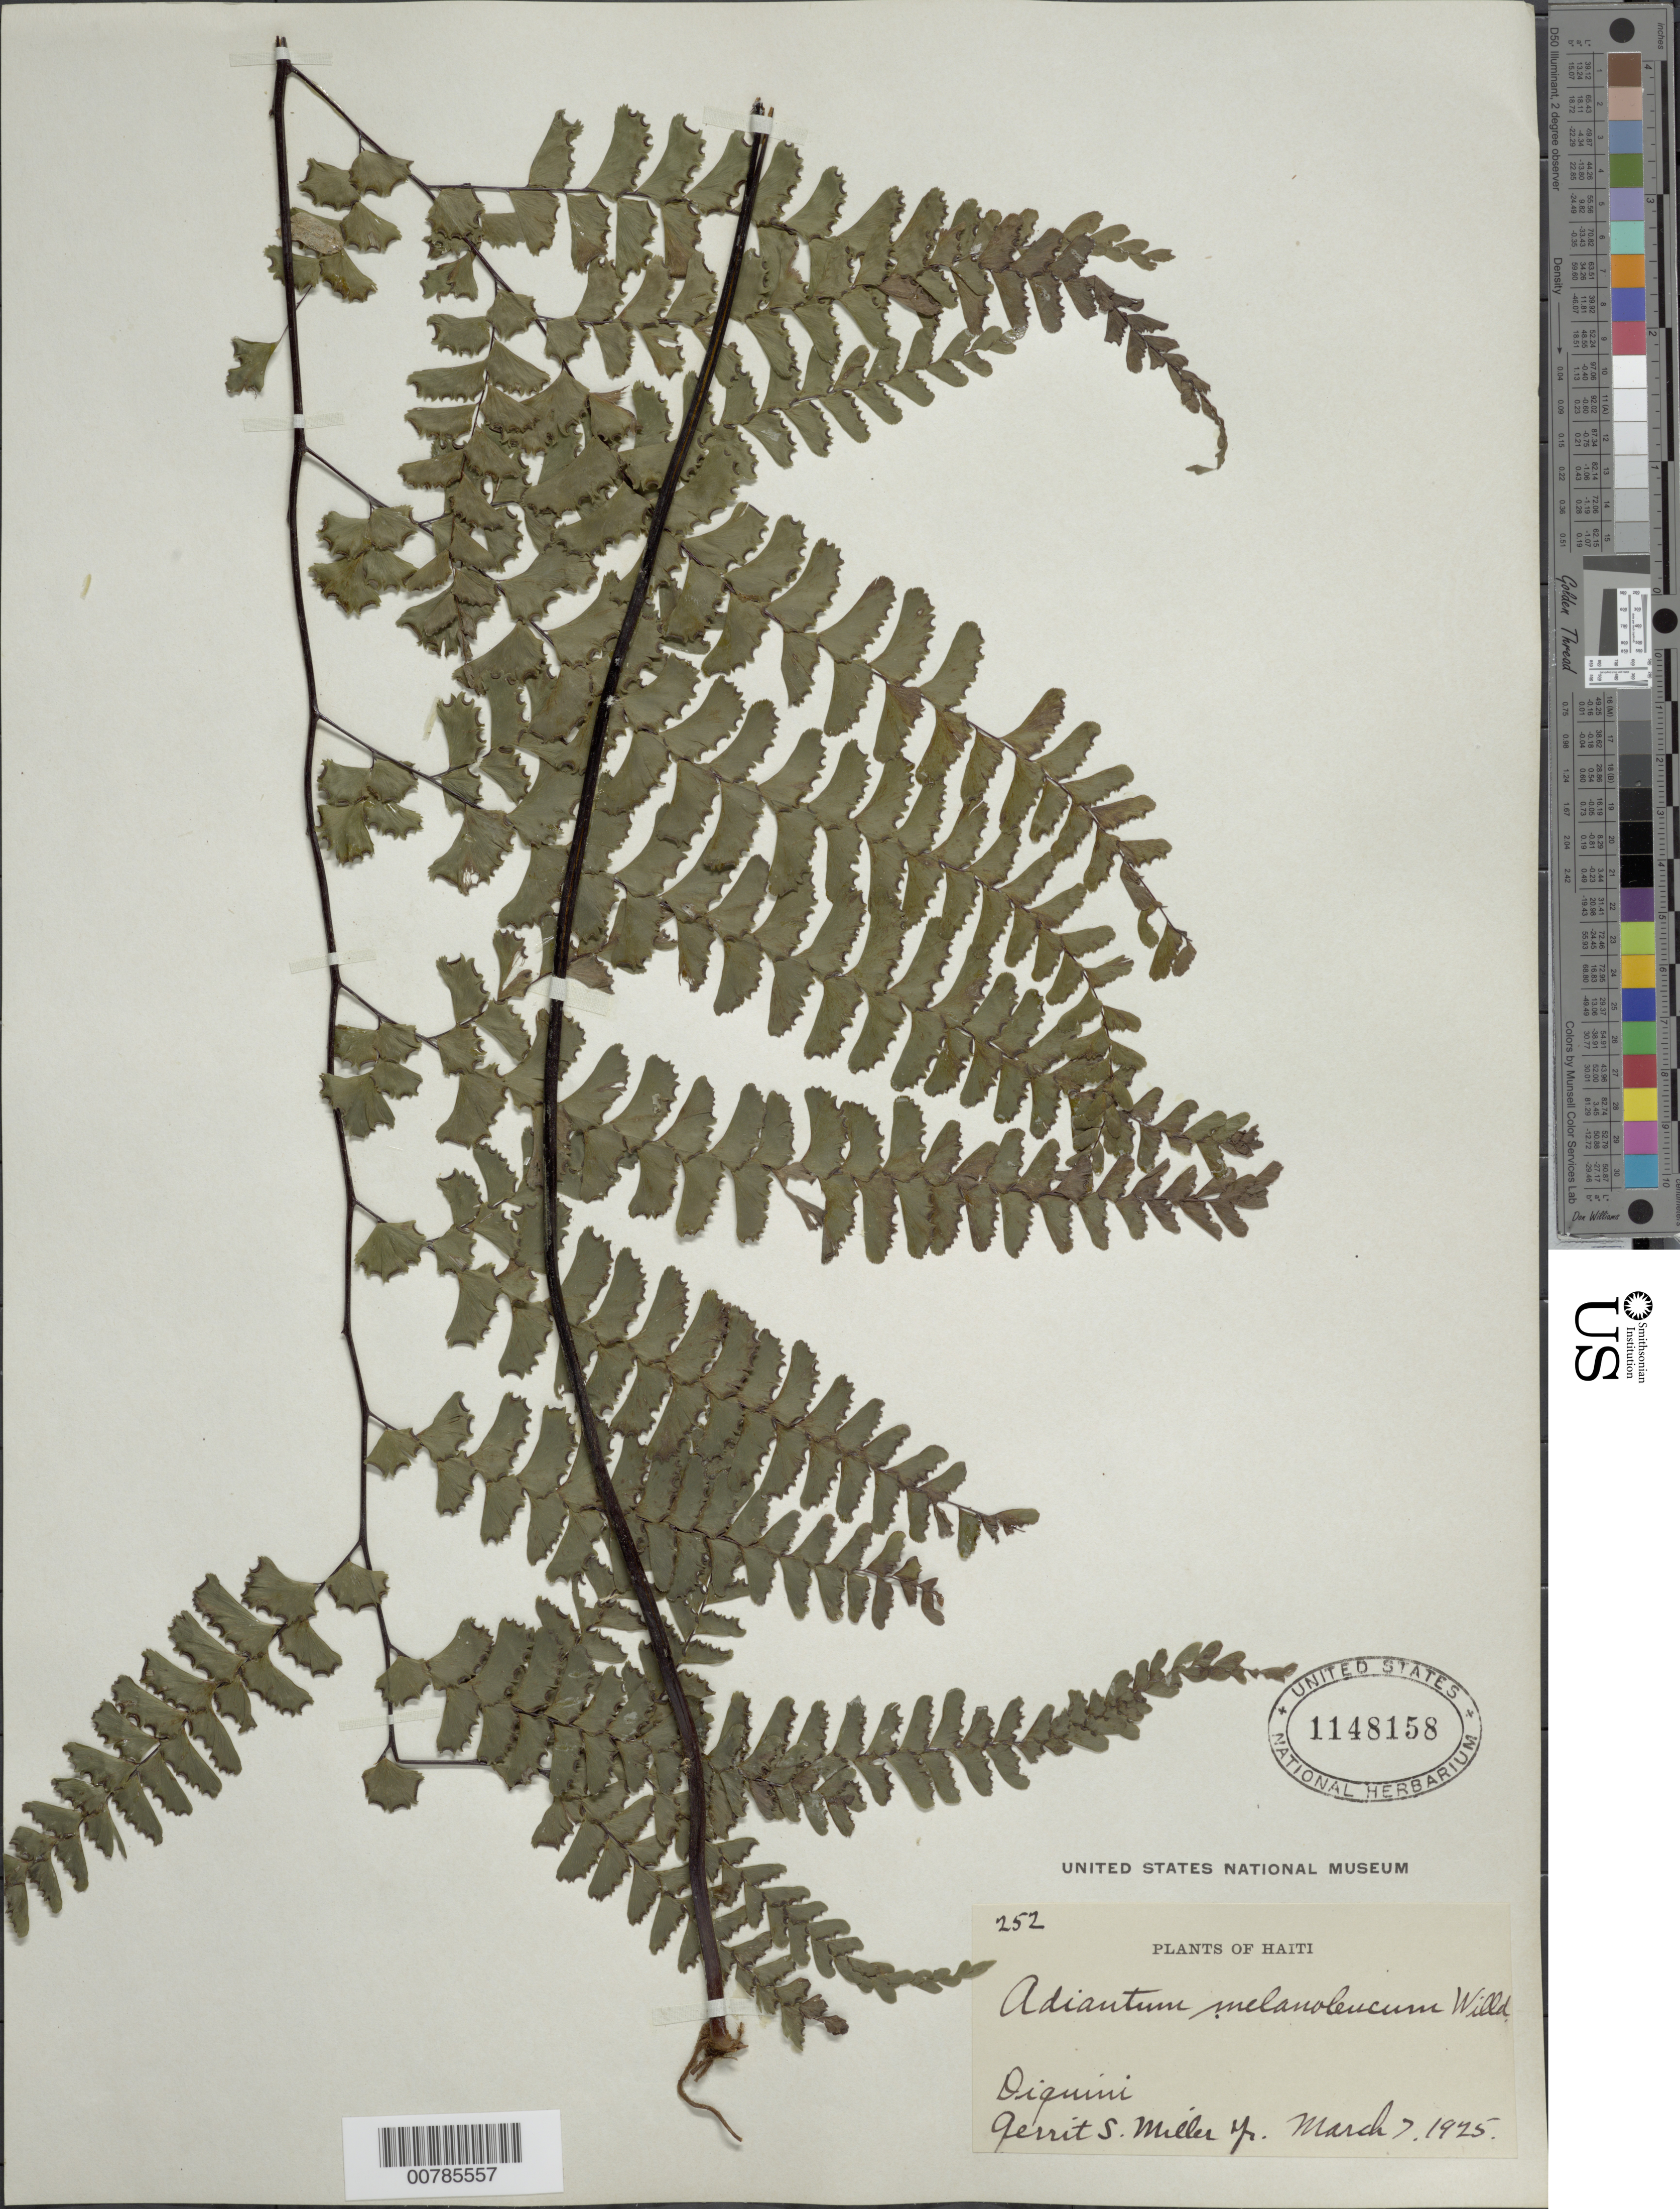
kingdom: Plantae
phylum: Tracheophyta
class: Polypodiopsida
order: Polypodiales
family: Pteridaceae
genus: Adiantum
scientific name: Adiantum melanoleucum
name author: Willd.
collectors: G. S. Miller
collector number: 252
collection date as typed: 07 Mar 1925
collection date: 1925-03-07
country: Haiti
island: Hispaniola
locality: Diquini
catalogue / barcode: US 1148158